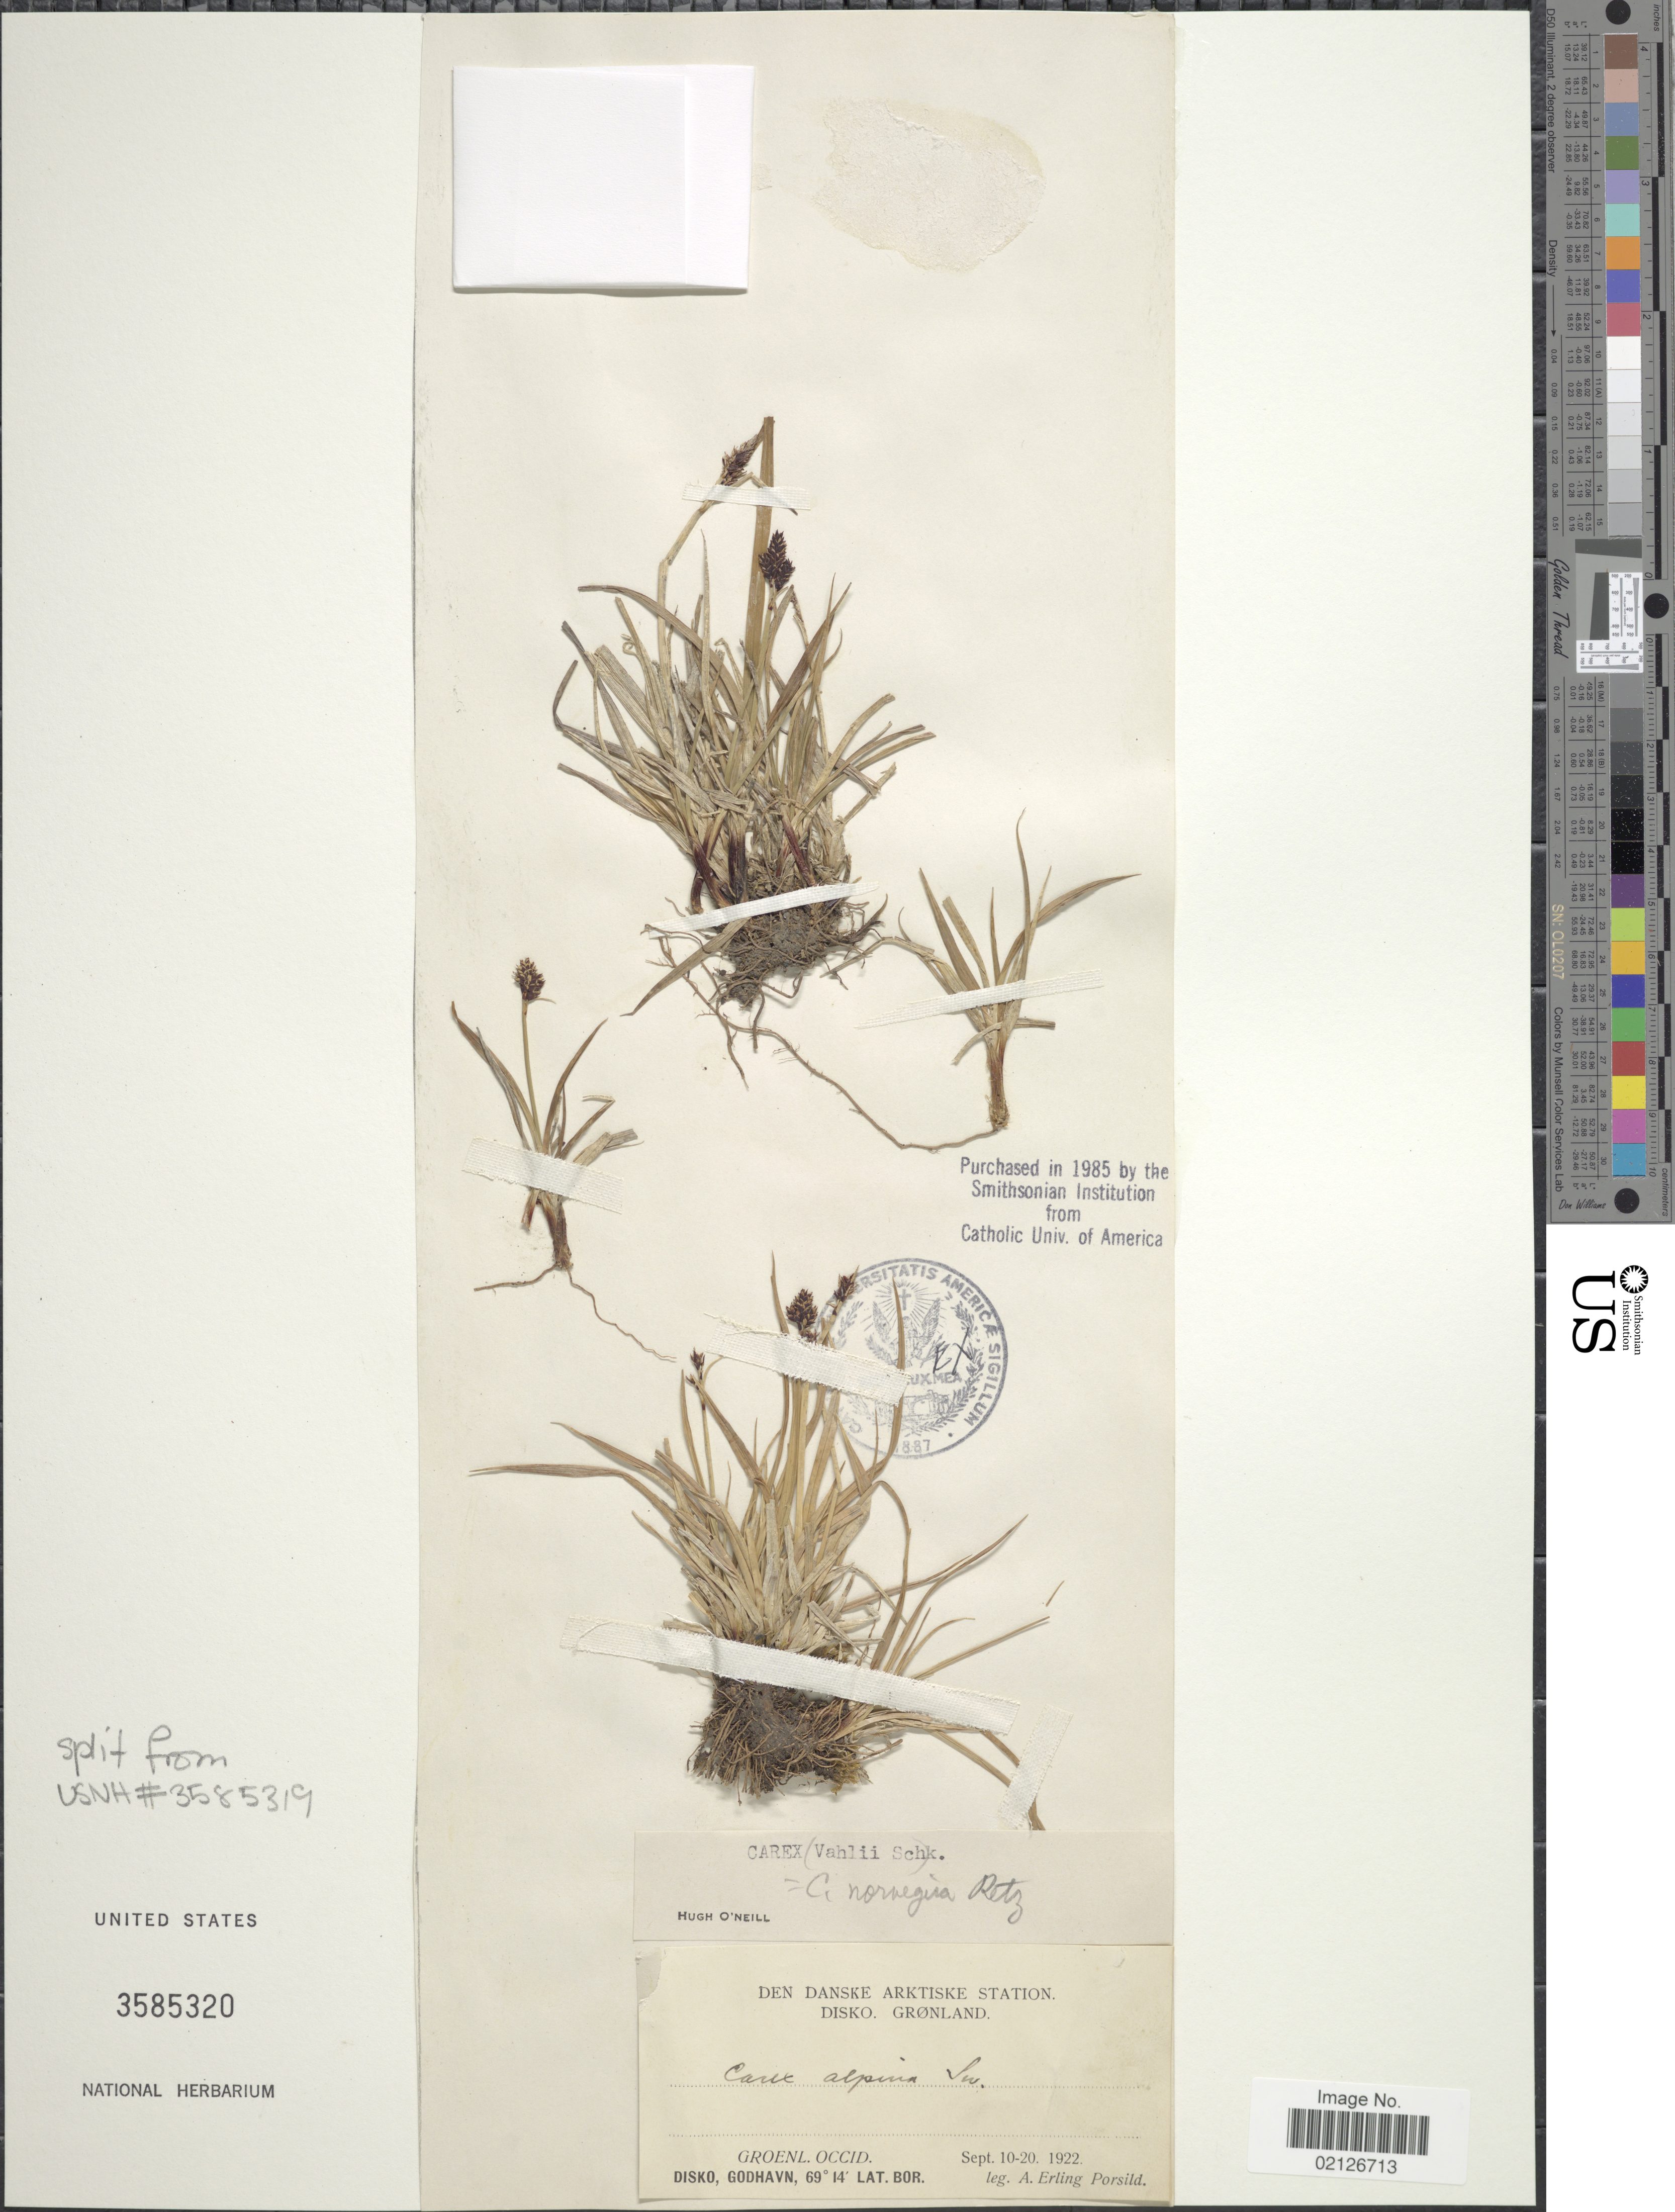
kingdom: Plantae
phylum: Tracheophyta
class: Liliopsida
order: Poales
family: Cyperaceae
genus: Carex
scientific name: Carex norvegica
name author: Retz.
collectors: A. E. Porsild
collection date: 1922-09-10/1922-09-20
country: Greenland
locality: Den Denske Arktiske Station, Disko, Groenl. Occid.Disko, Godhavn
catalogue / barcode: US 3585320